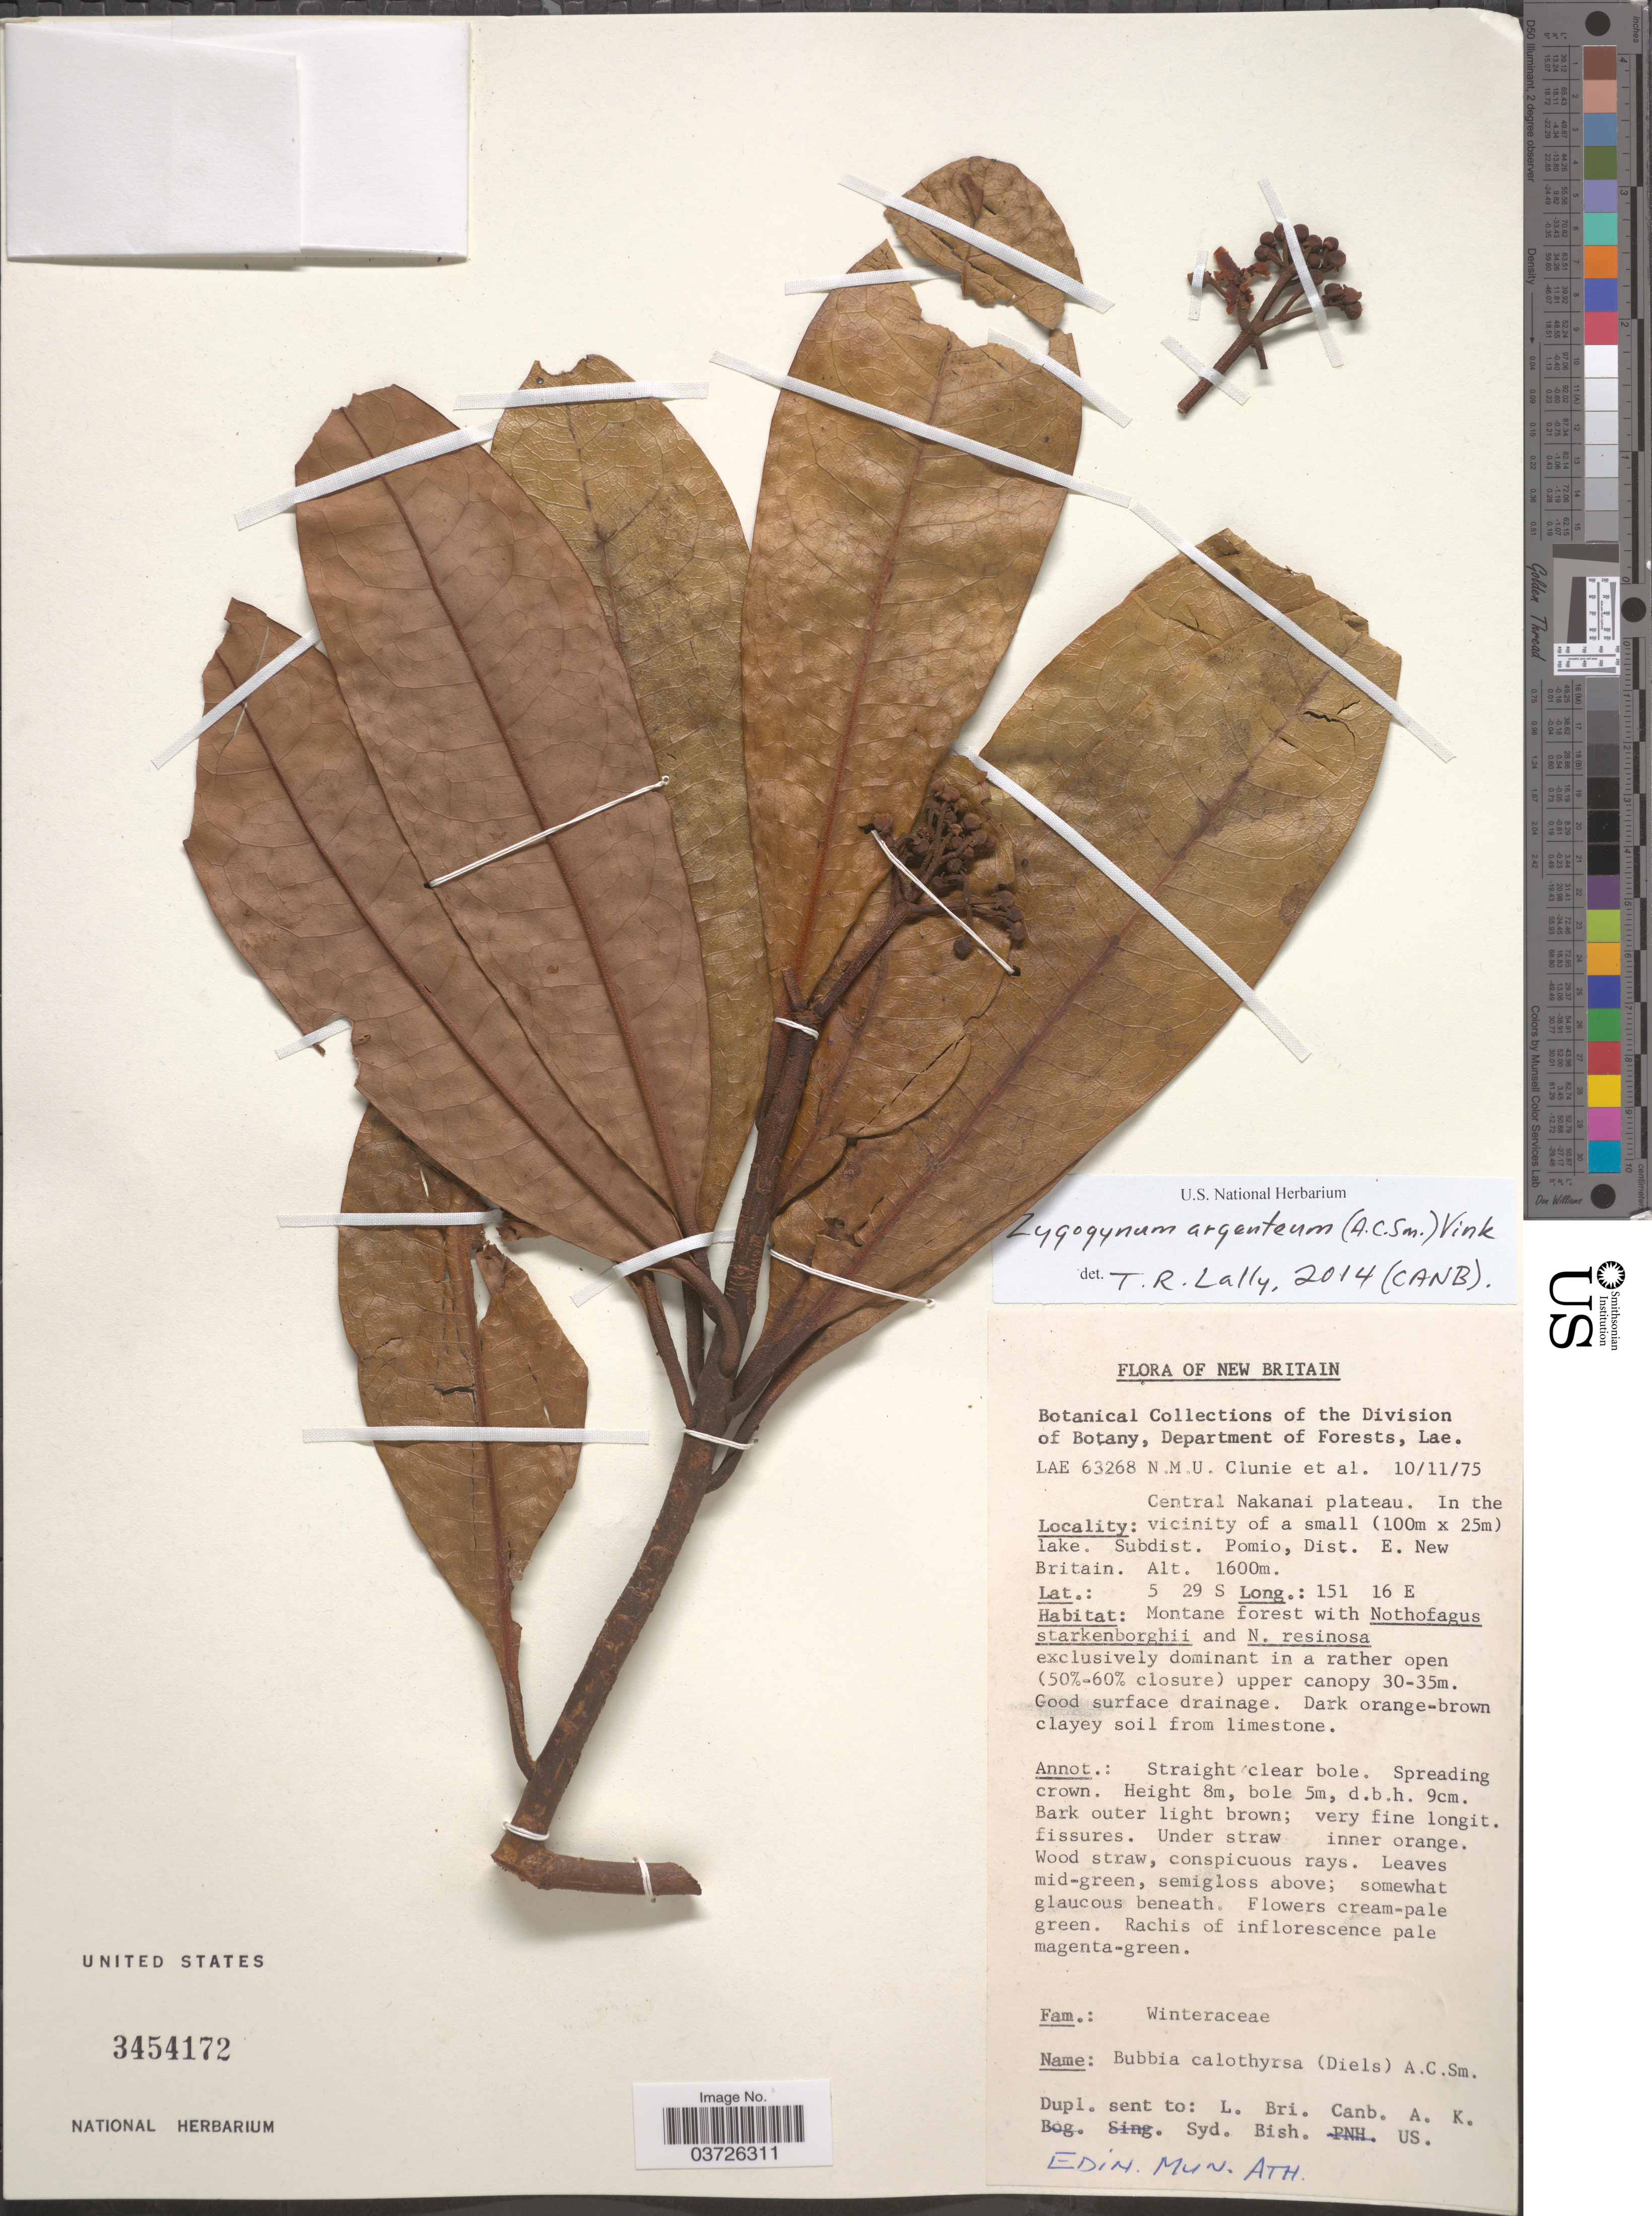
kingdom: Plantae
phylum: Tracheophyta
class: Magnoliopsida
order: Canellales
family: Winteraceae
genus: Zygogynum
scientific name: Zygogynum argenteum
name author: (A.C. Sm.) Vink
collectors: N.M.U. Clunie & et al.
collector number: LAE 63268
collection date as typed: Transcribed d/m/y: 10/11/75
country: Papua New Guinea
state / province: East New Britain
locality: New Britain. Central Nakanai plateau. In the vicinity of a small lake. Subdist. Pomio, Dist. E. New Britain.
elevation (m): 1600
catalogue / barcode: US 3454172